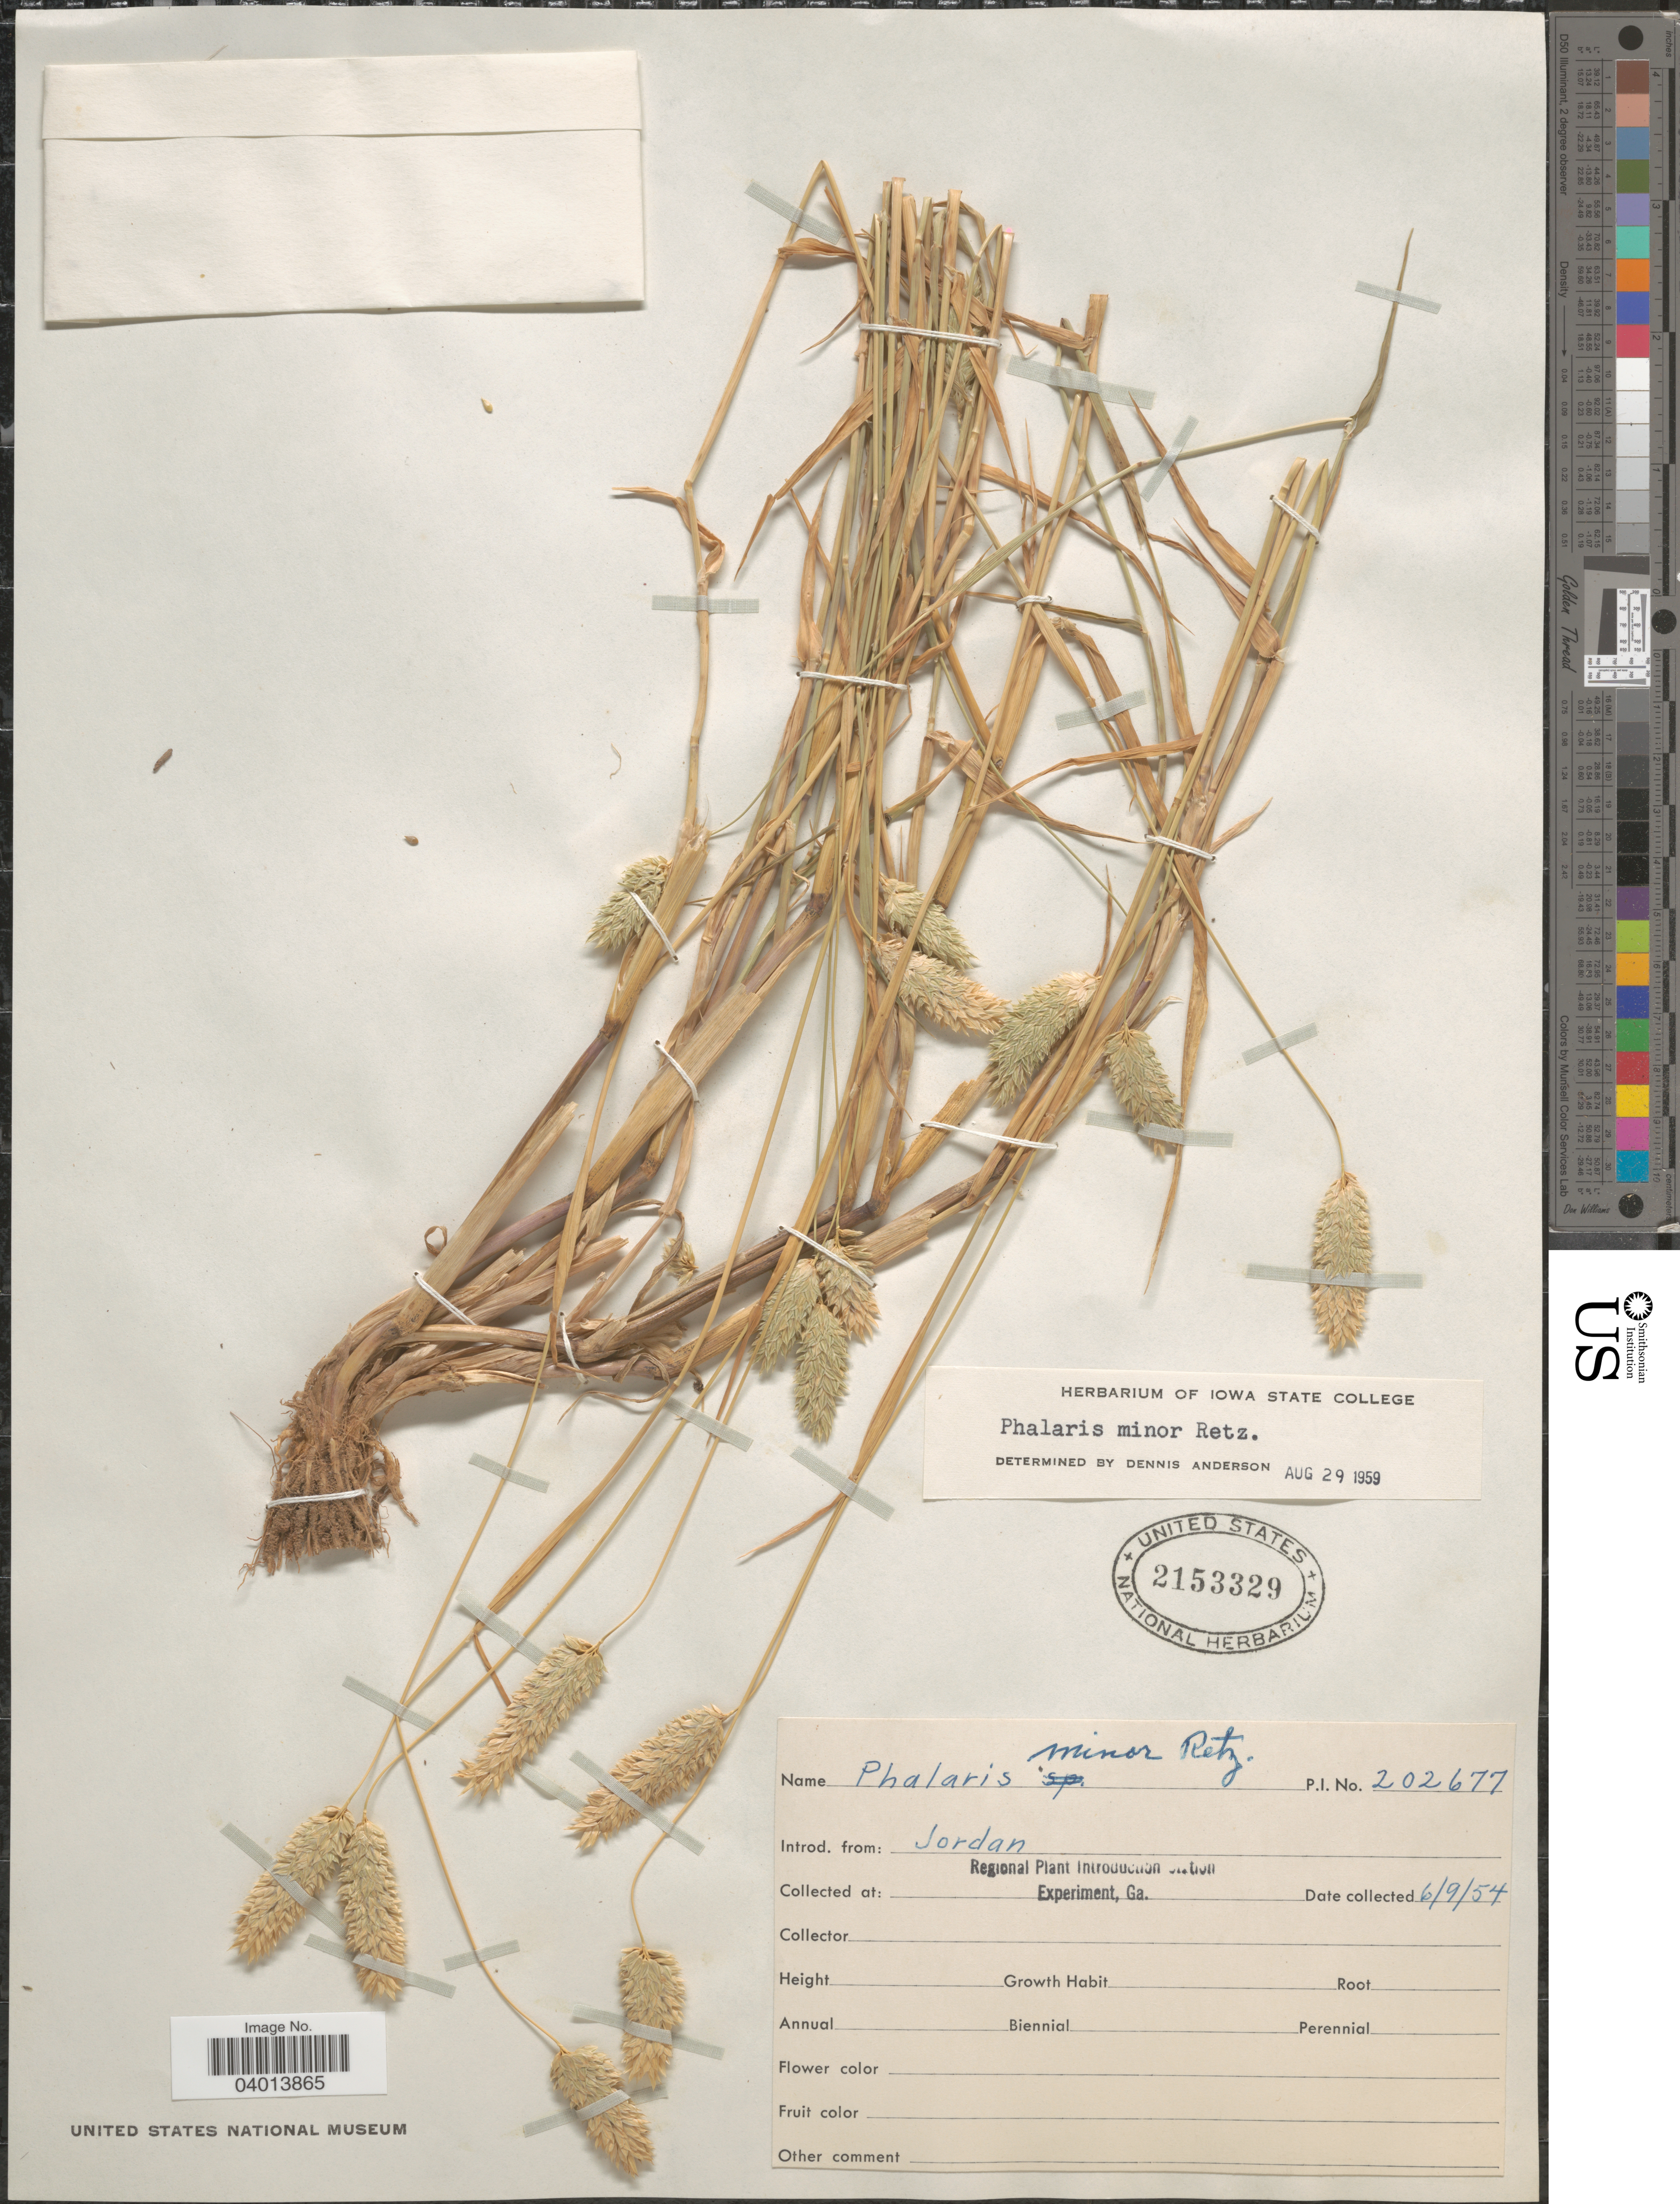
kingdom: Plantae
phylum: Tracheophyta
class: Liliopsida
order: Poales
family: Poaceae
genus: Phalaris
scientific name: Phalaris minor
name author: Retz.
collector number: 202677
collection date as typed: Transcribed d/m/y: 9/6/54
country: United States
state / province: Georgia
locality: Regional Plant Introduction Station Experiment.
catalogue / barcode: US 2153329